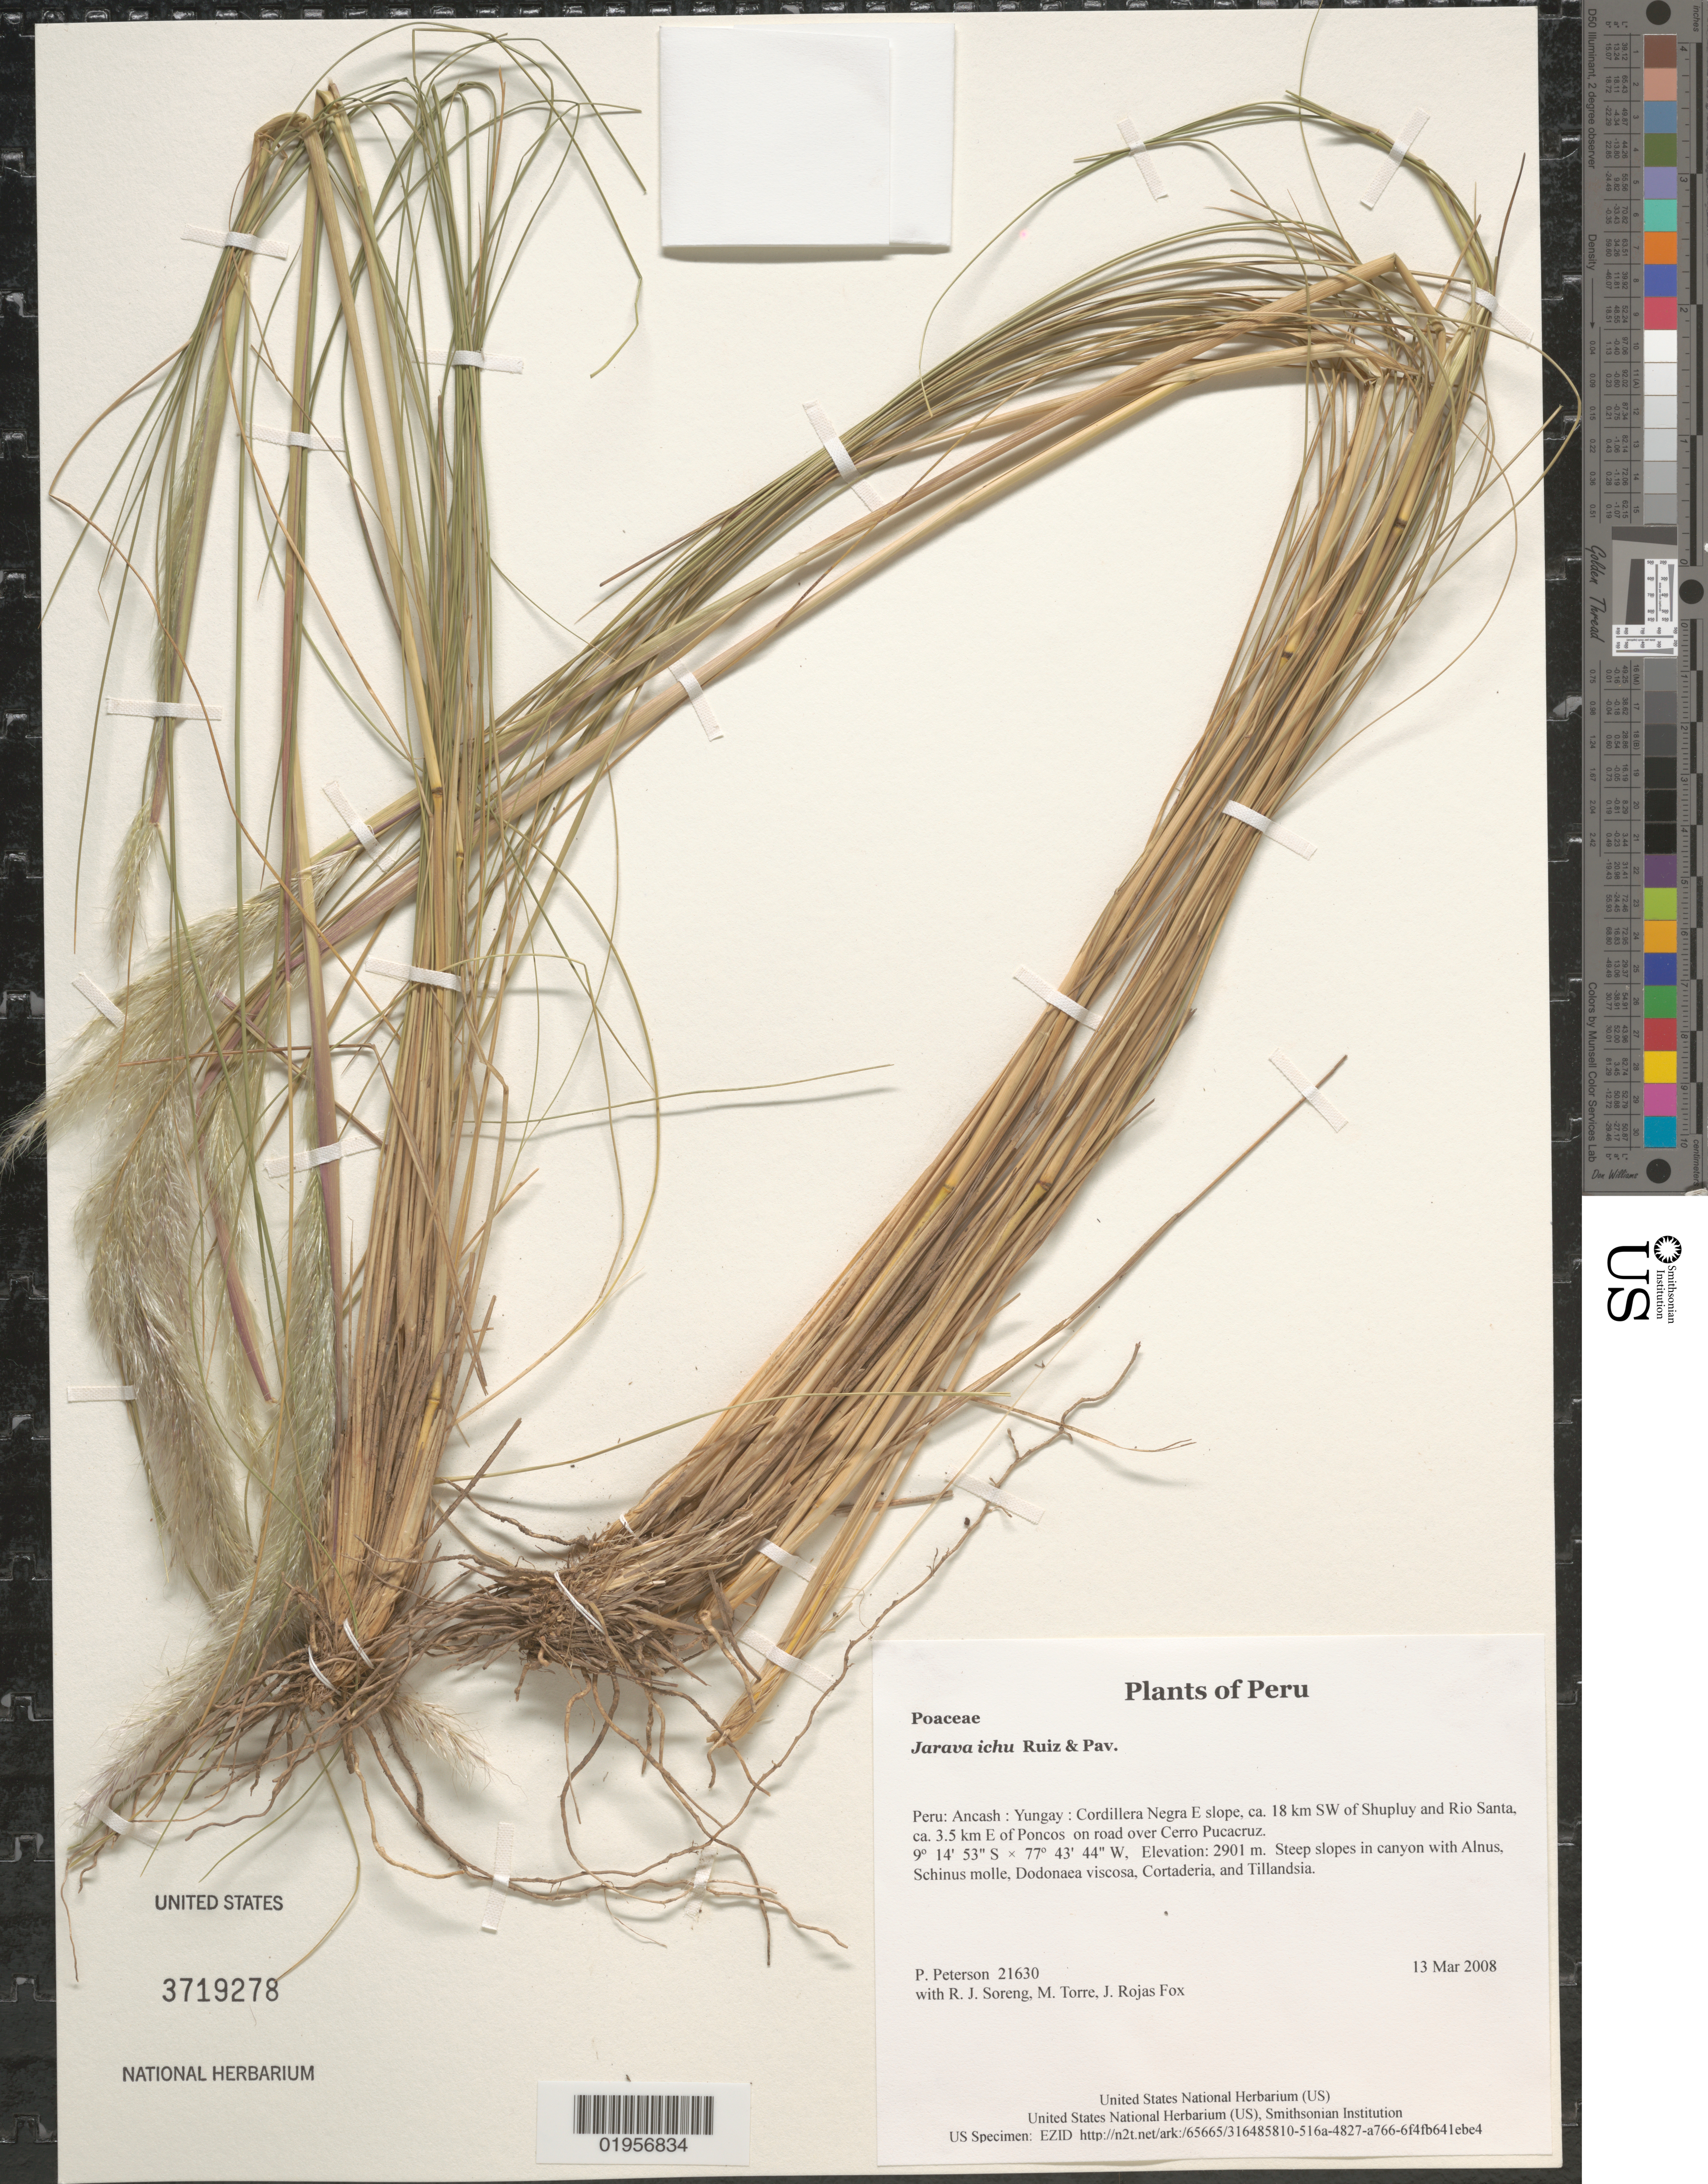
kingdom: Plantae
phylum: Tracheophyta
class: Liliopsida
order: Poales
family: Poaceae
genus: Jarava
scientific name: Jarava ichu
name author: Ruiz & Pav.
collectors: P. M. Peterson, R. J. Soreng, M. Torre & J. Rojas Fox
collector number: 21630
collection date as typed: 13 Mar 2008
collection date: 2008-03-13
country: Peru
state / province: Ancash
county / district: Yungay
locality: Cordillera Negra E slope, ca. 18 km SW of Shupluy and Rio Santa, ca. 3.5 km E of Poncos on road over Cerro Pucacruz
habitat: Steep slopes in canyon with Alnus, Schinus molle, Dodonaea viscosa, Cortaderia, and Tillandsia.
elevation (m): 2901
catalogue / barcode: US 3719278